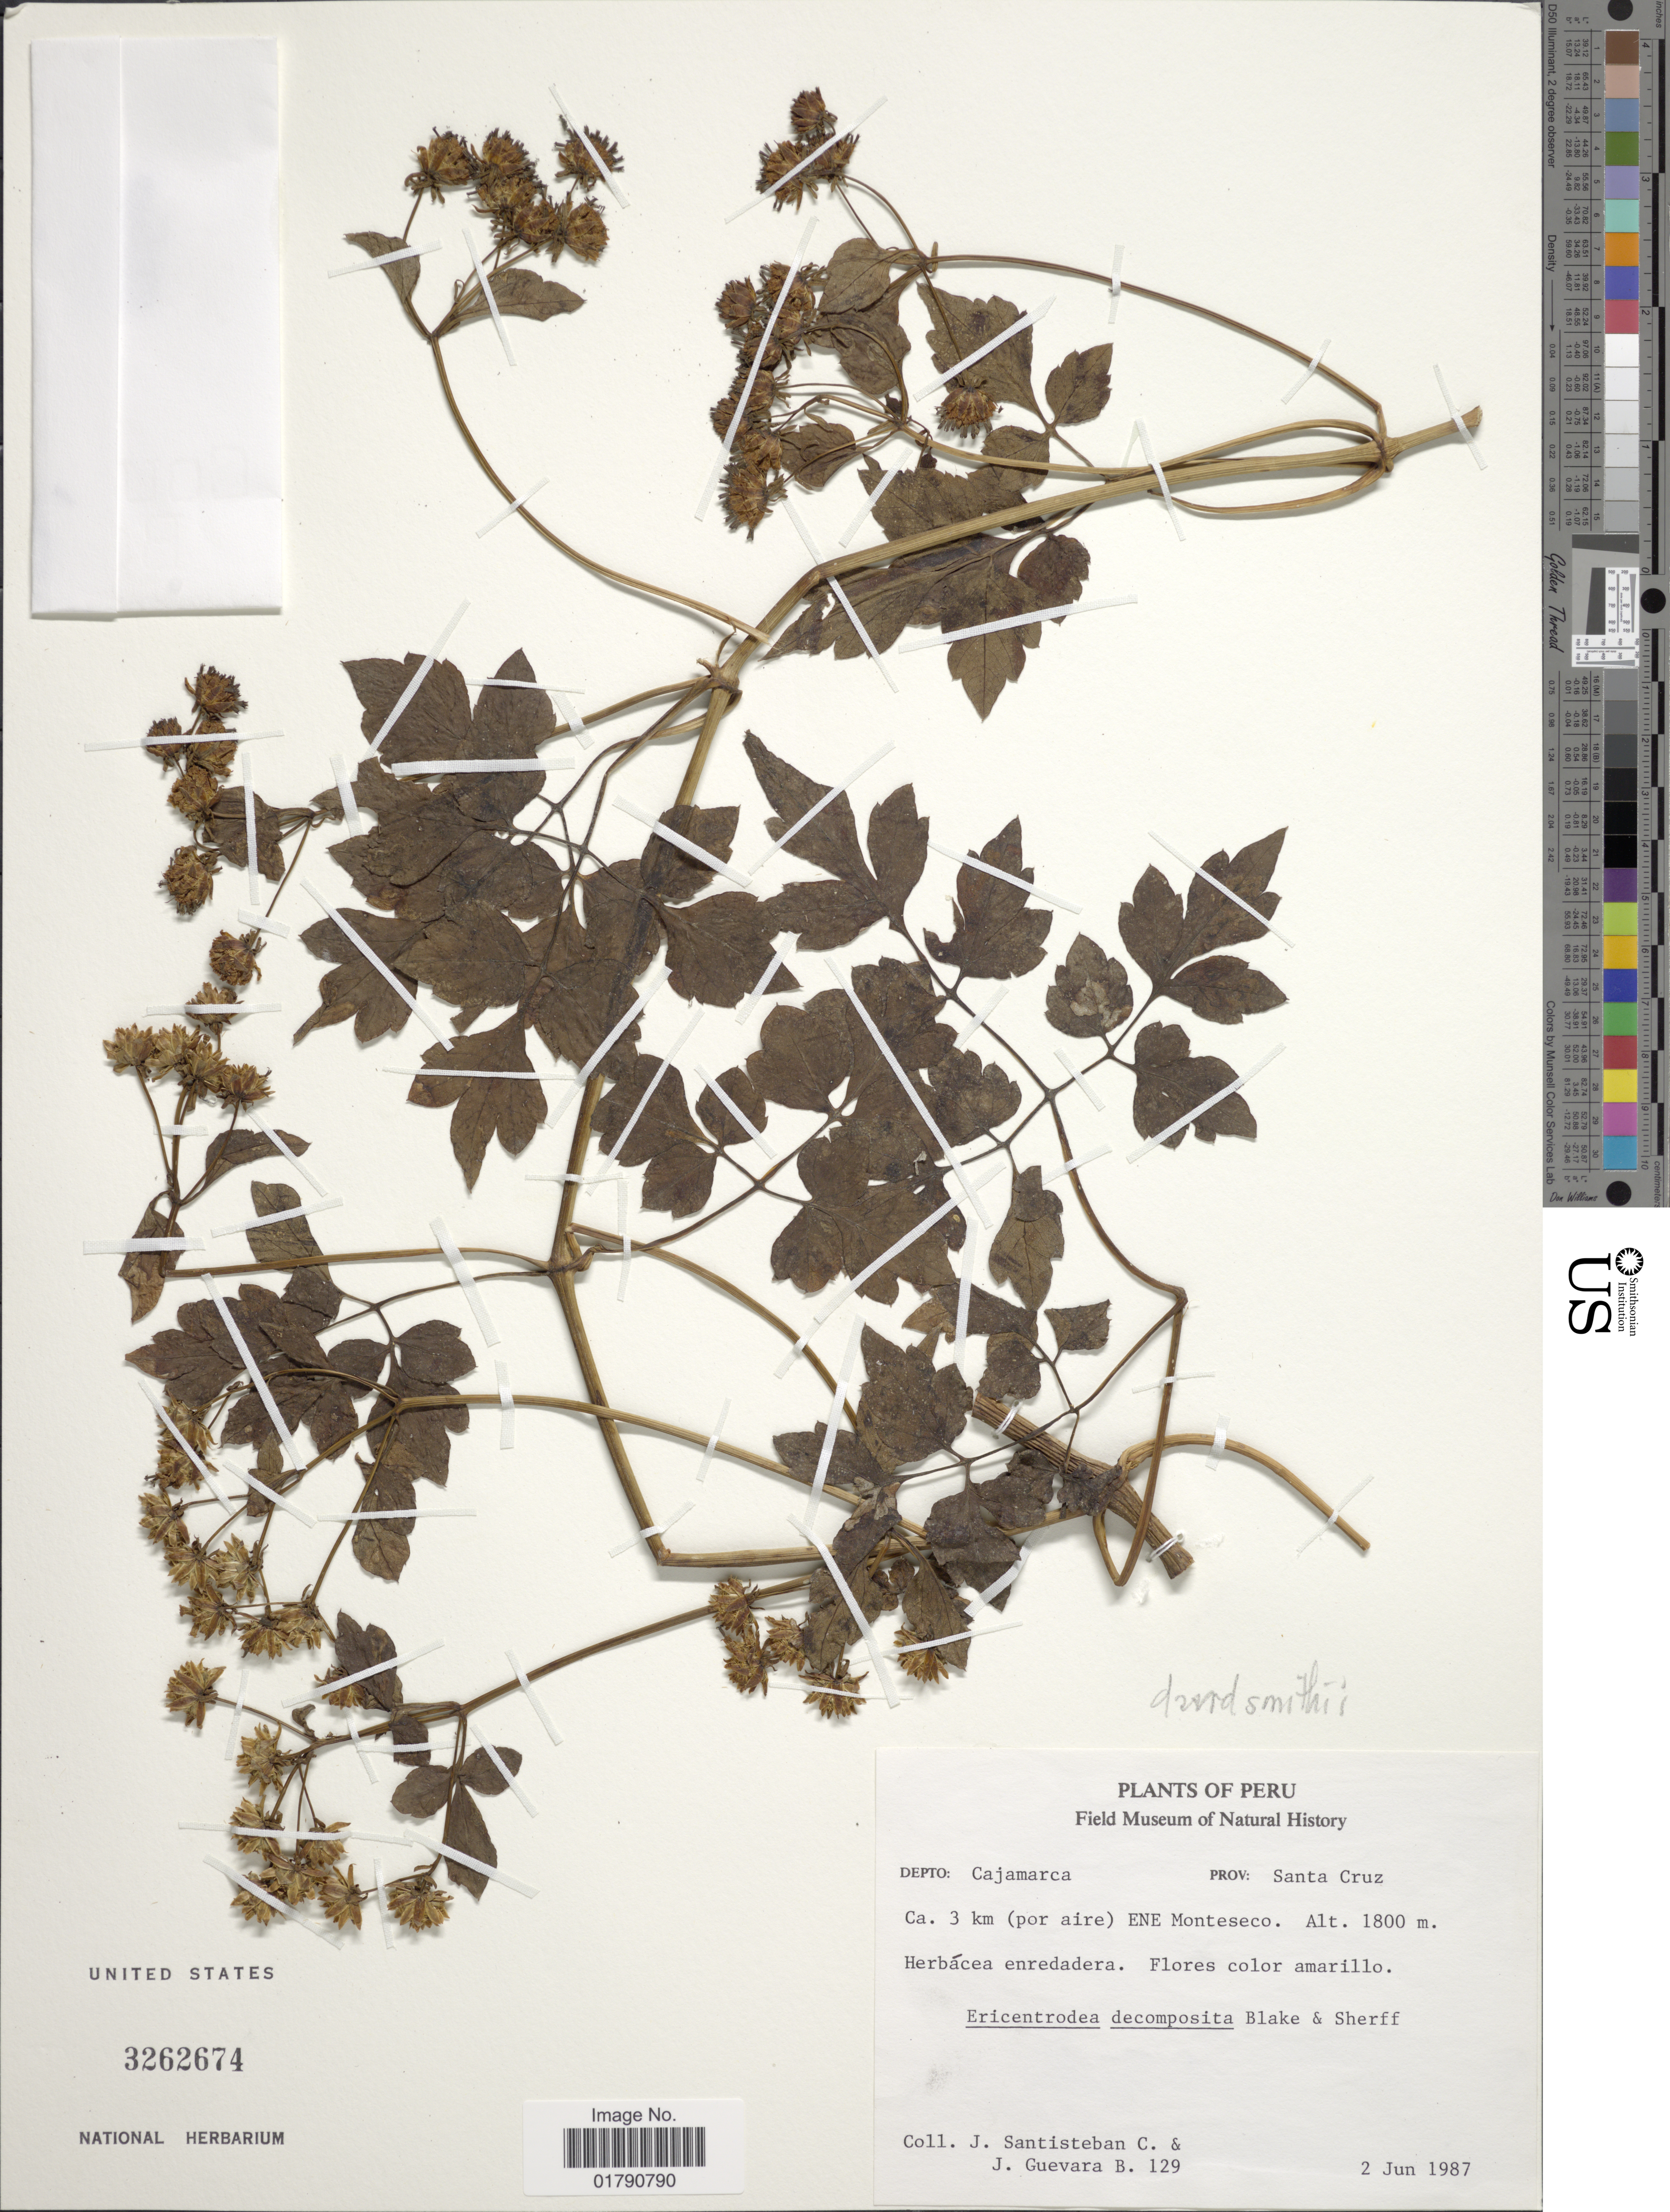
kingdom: Plantae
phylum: Tracheophyta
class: Magnoliopsida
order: Asterales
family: Asteraceae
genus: Ericentrodea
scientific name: Ericentrodea davidsmithii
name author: H. Rob.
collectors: J. Santisteban C. & J. Guevara B.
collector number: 129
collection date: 1987-06-02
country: Peru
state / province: Cajamarca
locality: Prov. Santa Cruz, ca 3 km (por aire) ENE Monteseco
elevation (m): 1800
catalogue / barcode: US 3262674